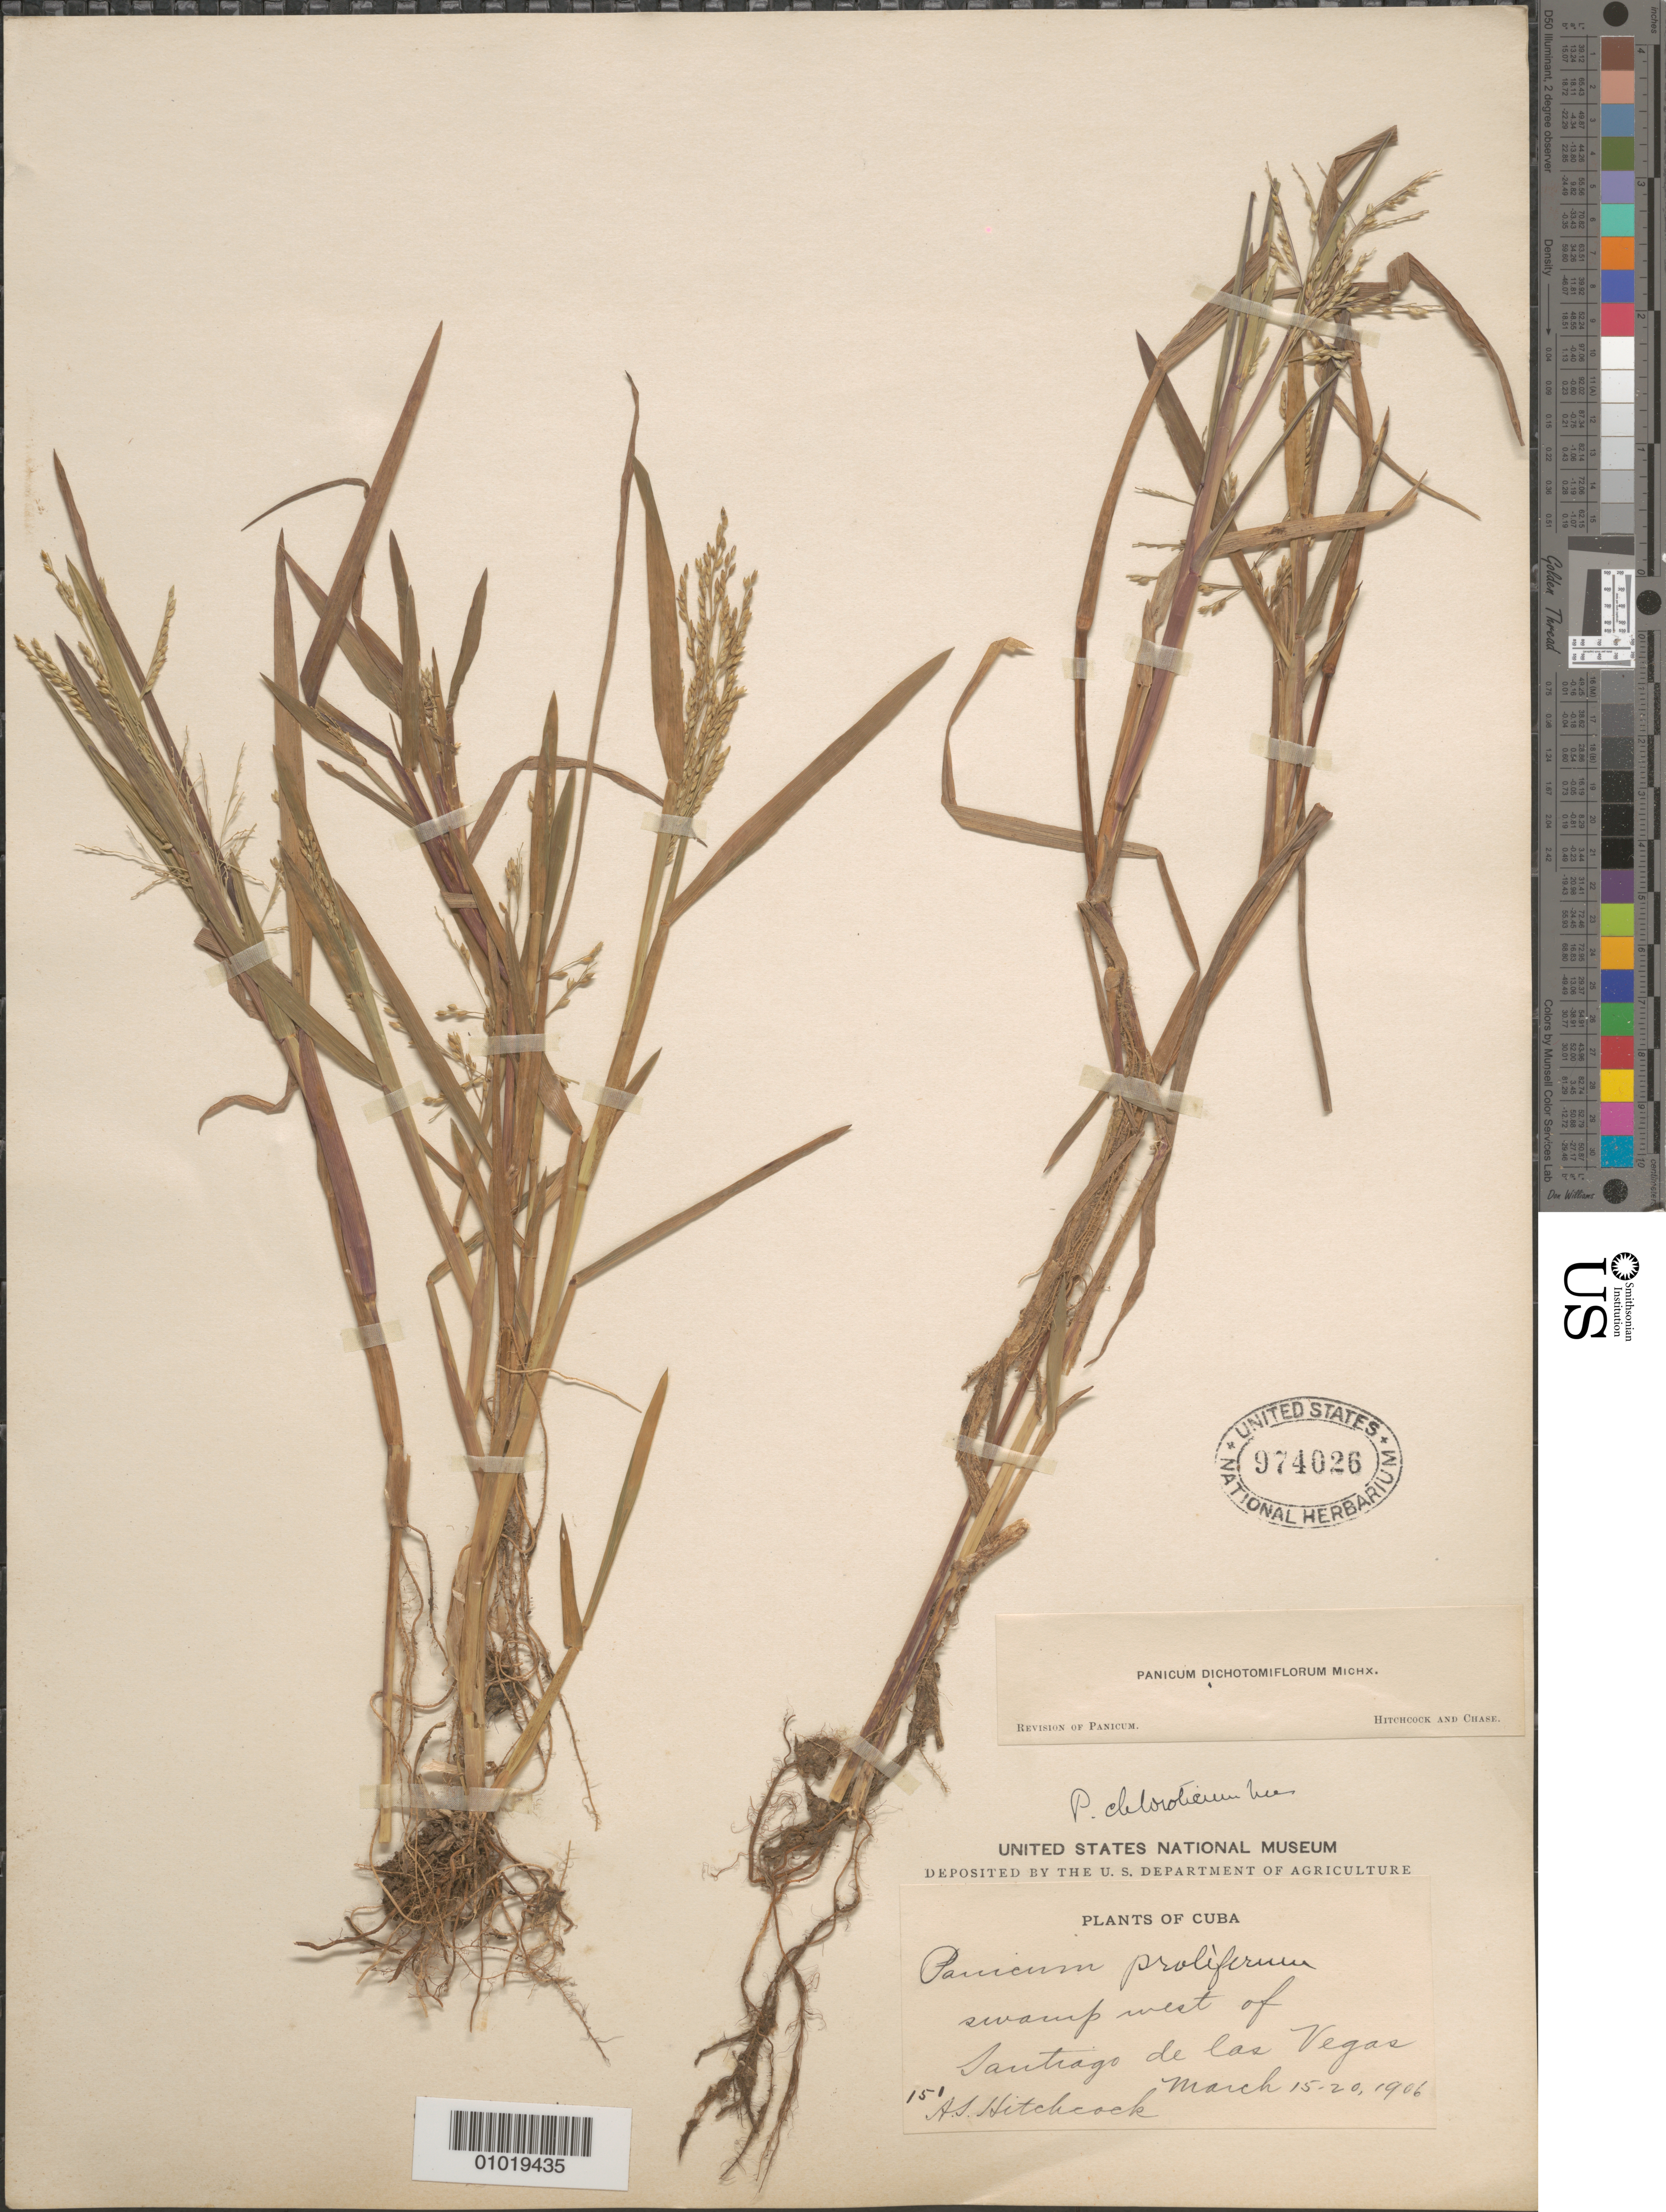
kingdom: Plantae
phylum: Tracheophyta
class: Liliopsida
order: Poales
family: Poaceae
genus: Panicum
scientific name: Panicum dichotomiflorum subsp. dichotomiflorum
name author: Michx.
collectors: A. S. Hitchcock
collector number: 151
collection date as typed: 15 Mar 1906 to 20 Mar 1906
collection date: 1906-03-15/1906-03-20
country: Cuba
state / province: La Habana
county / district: Municipio Boyeros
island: Cuba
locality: West of Santiago de las Vegas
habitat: Swamp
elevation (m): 97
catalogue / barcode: US 974026